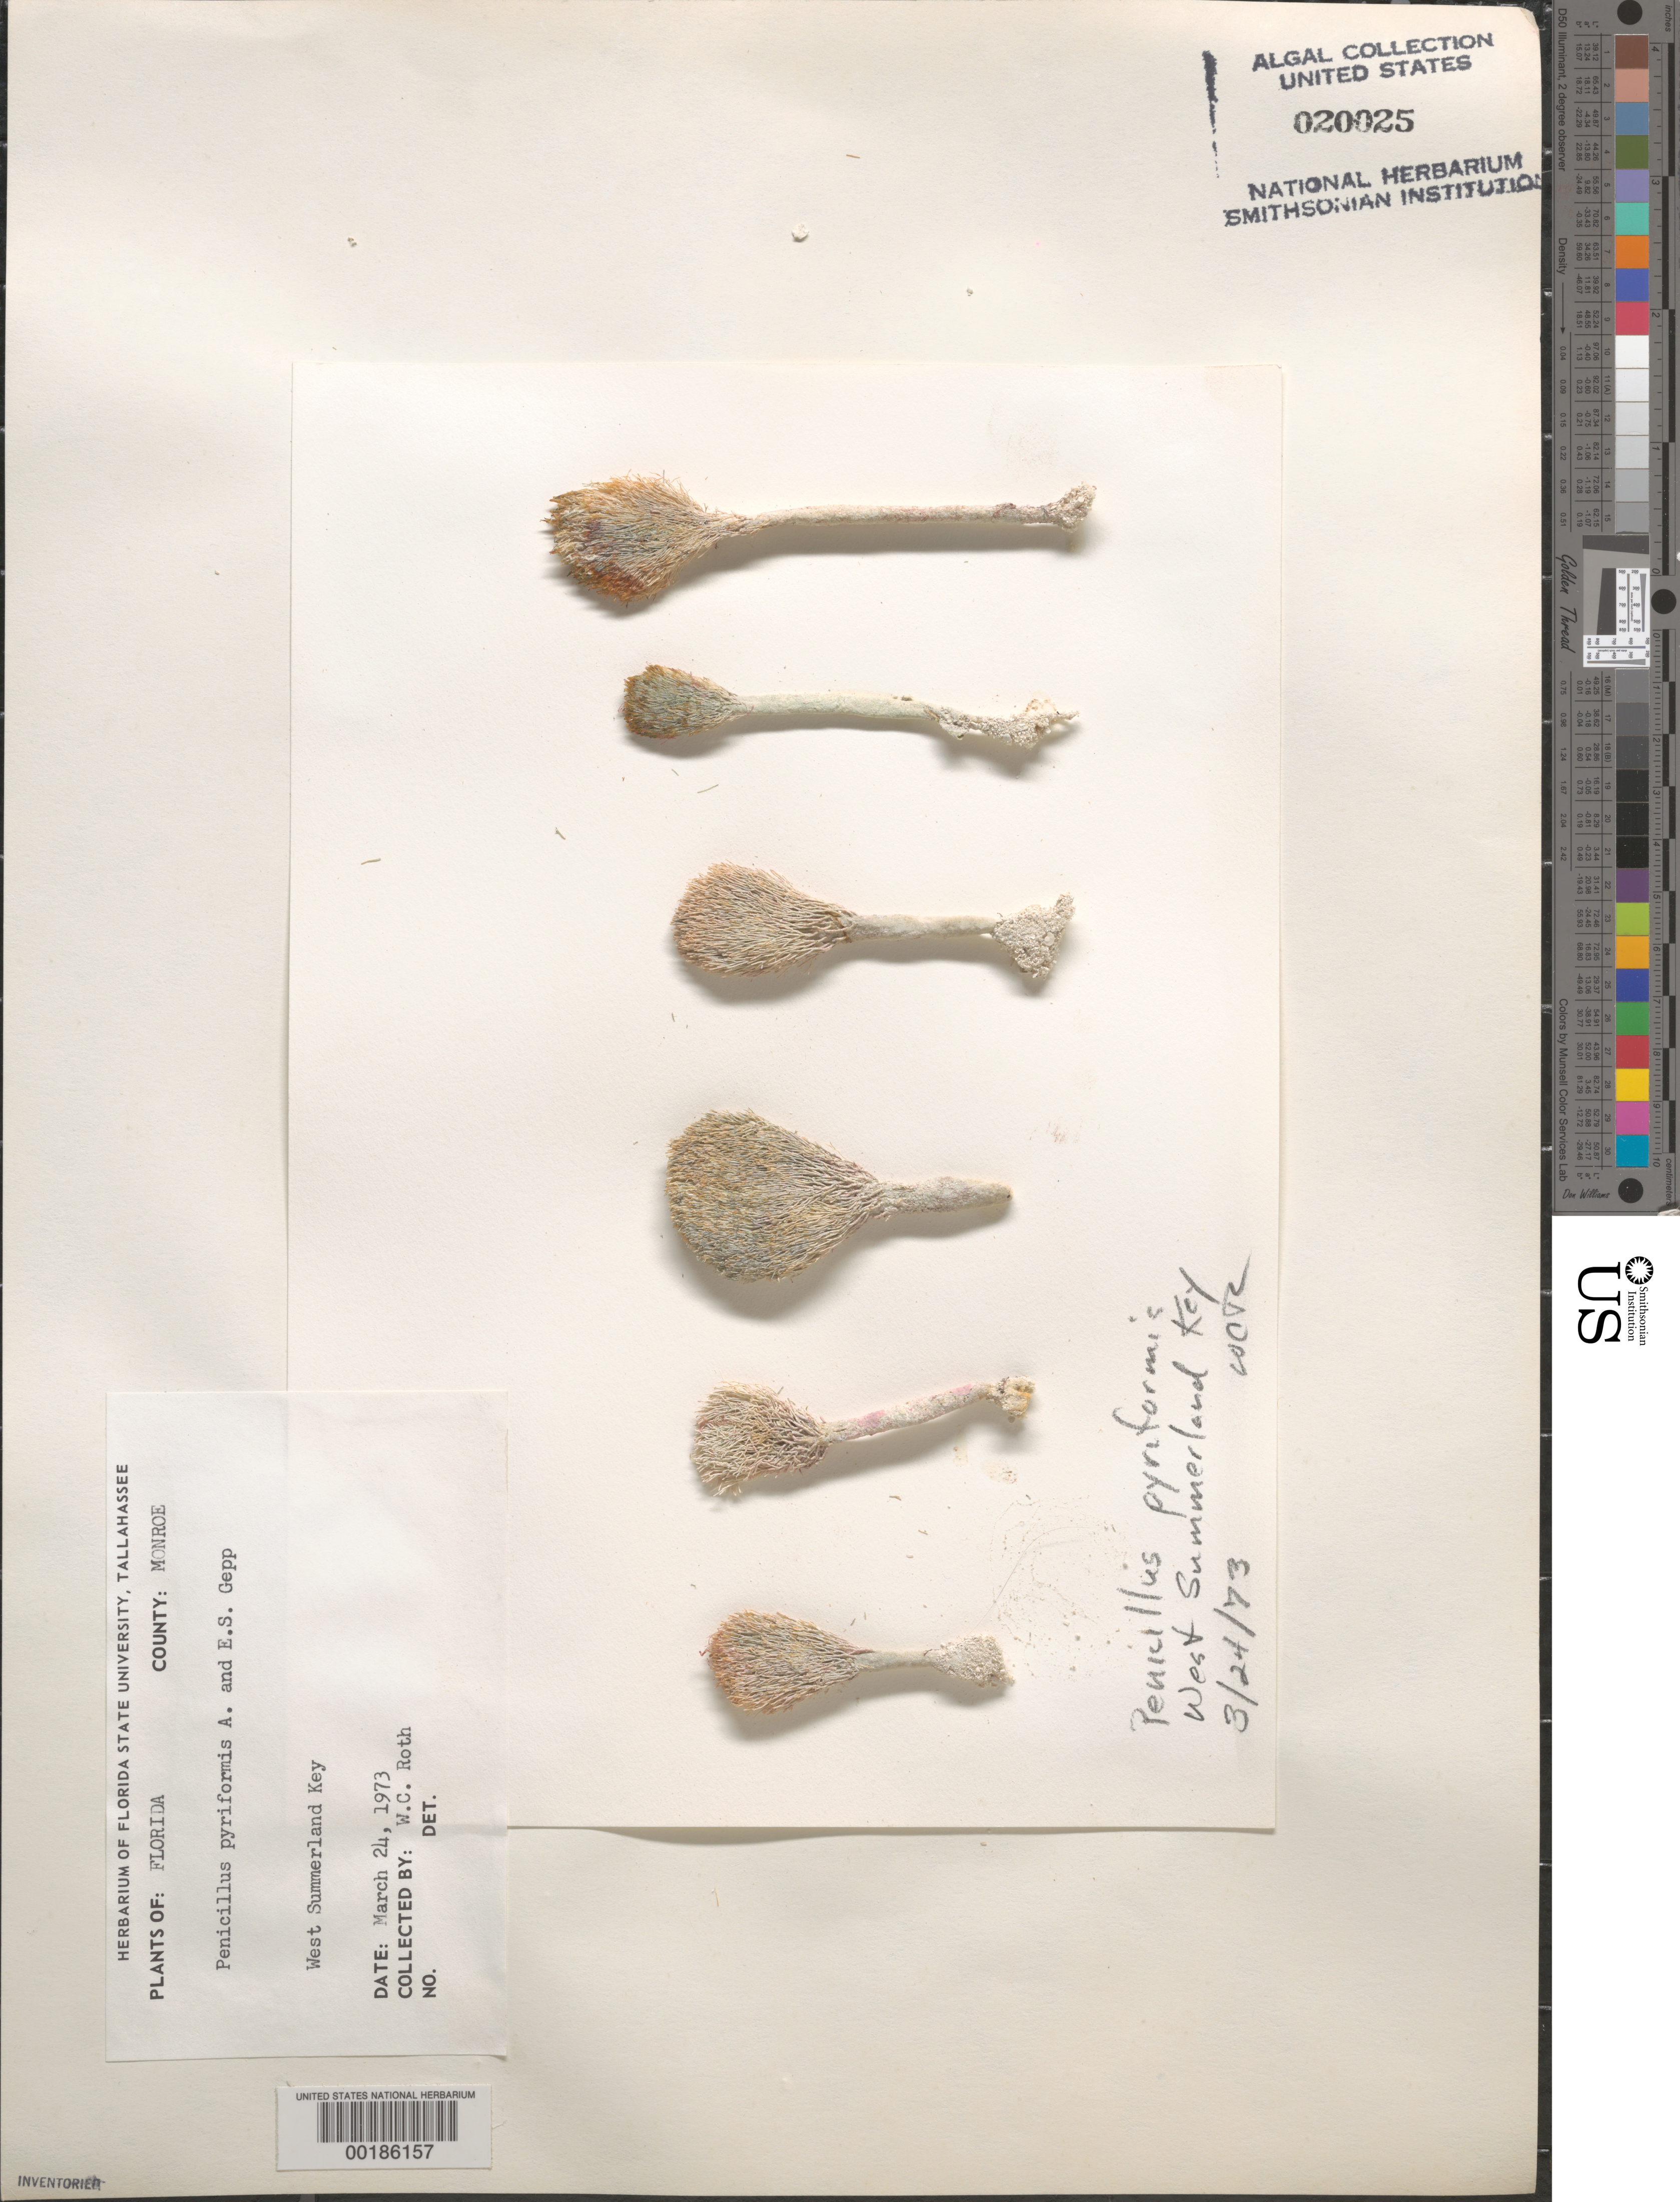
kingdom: Plantae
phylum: Chlorophyta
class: Ulvophyceae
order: Bryopsidales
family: Udoteaceae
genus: Penicillus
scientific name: Penicillus pyriformis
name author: A. Gepp & E. Gepp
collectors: W. C. Roth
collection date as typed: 24 Mar 1973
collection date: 1973-03-24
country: United States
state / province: Florida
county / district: Monroe County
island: West Summerland Key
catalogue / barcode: US 20025